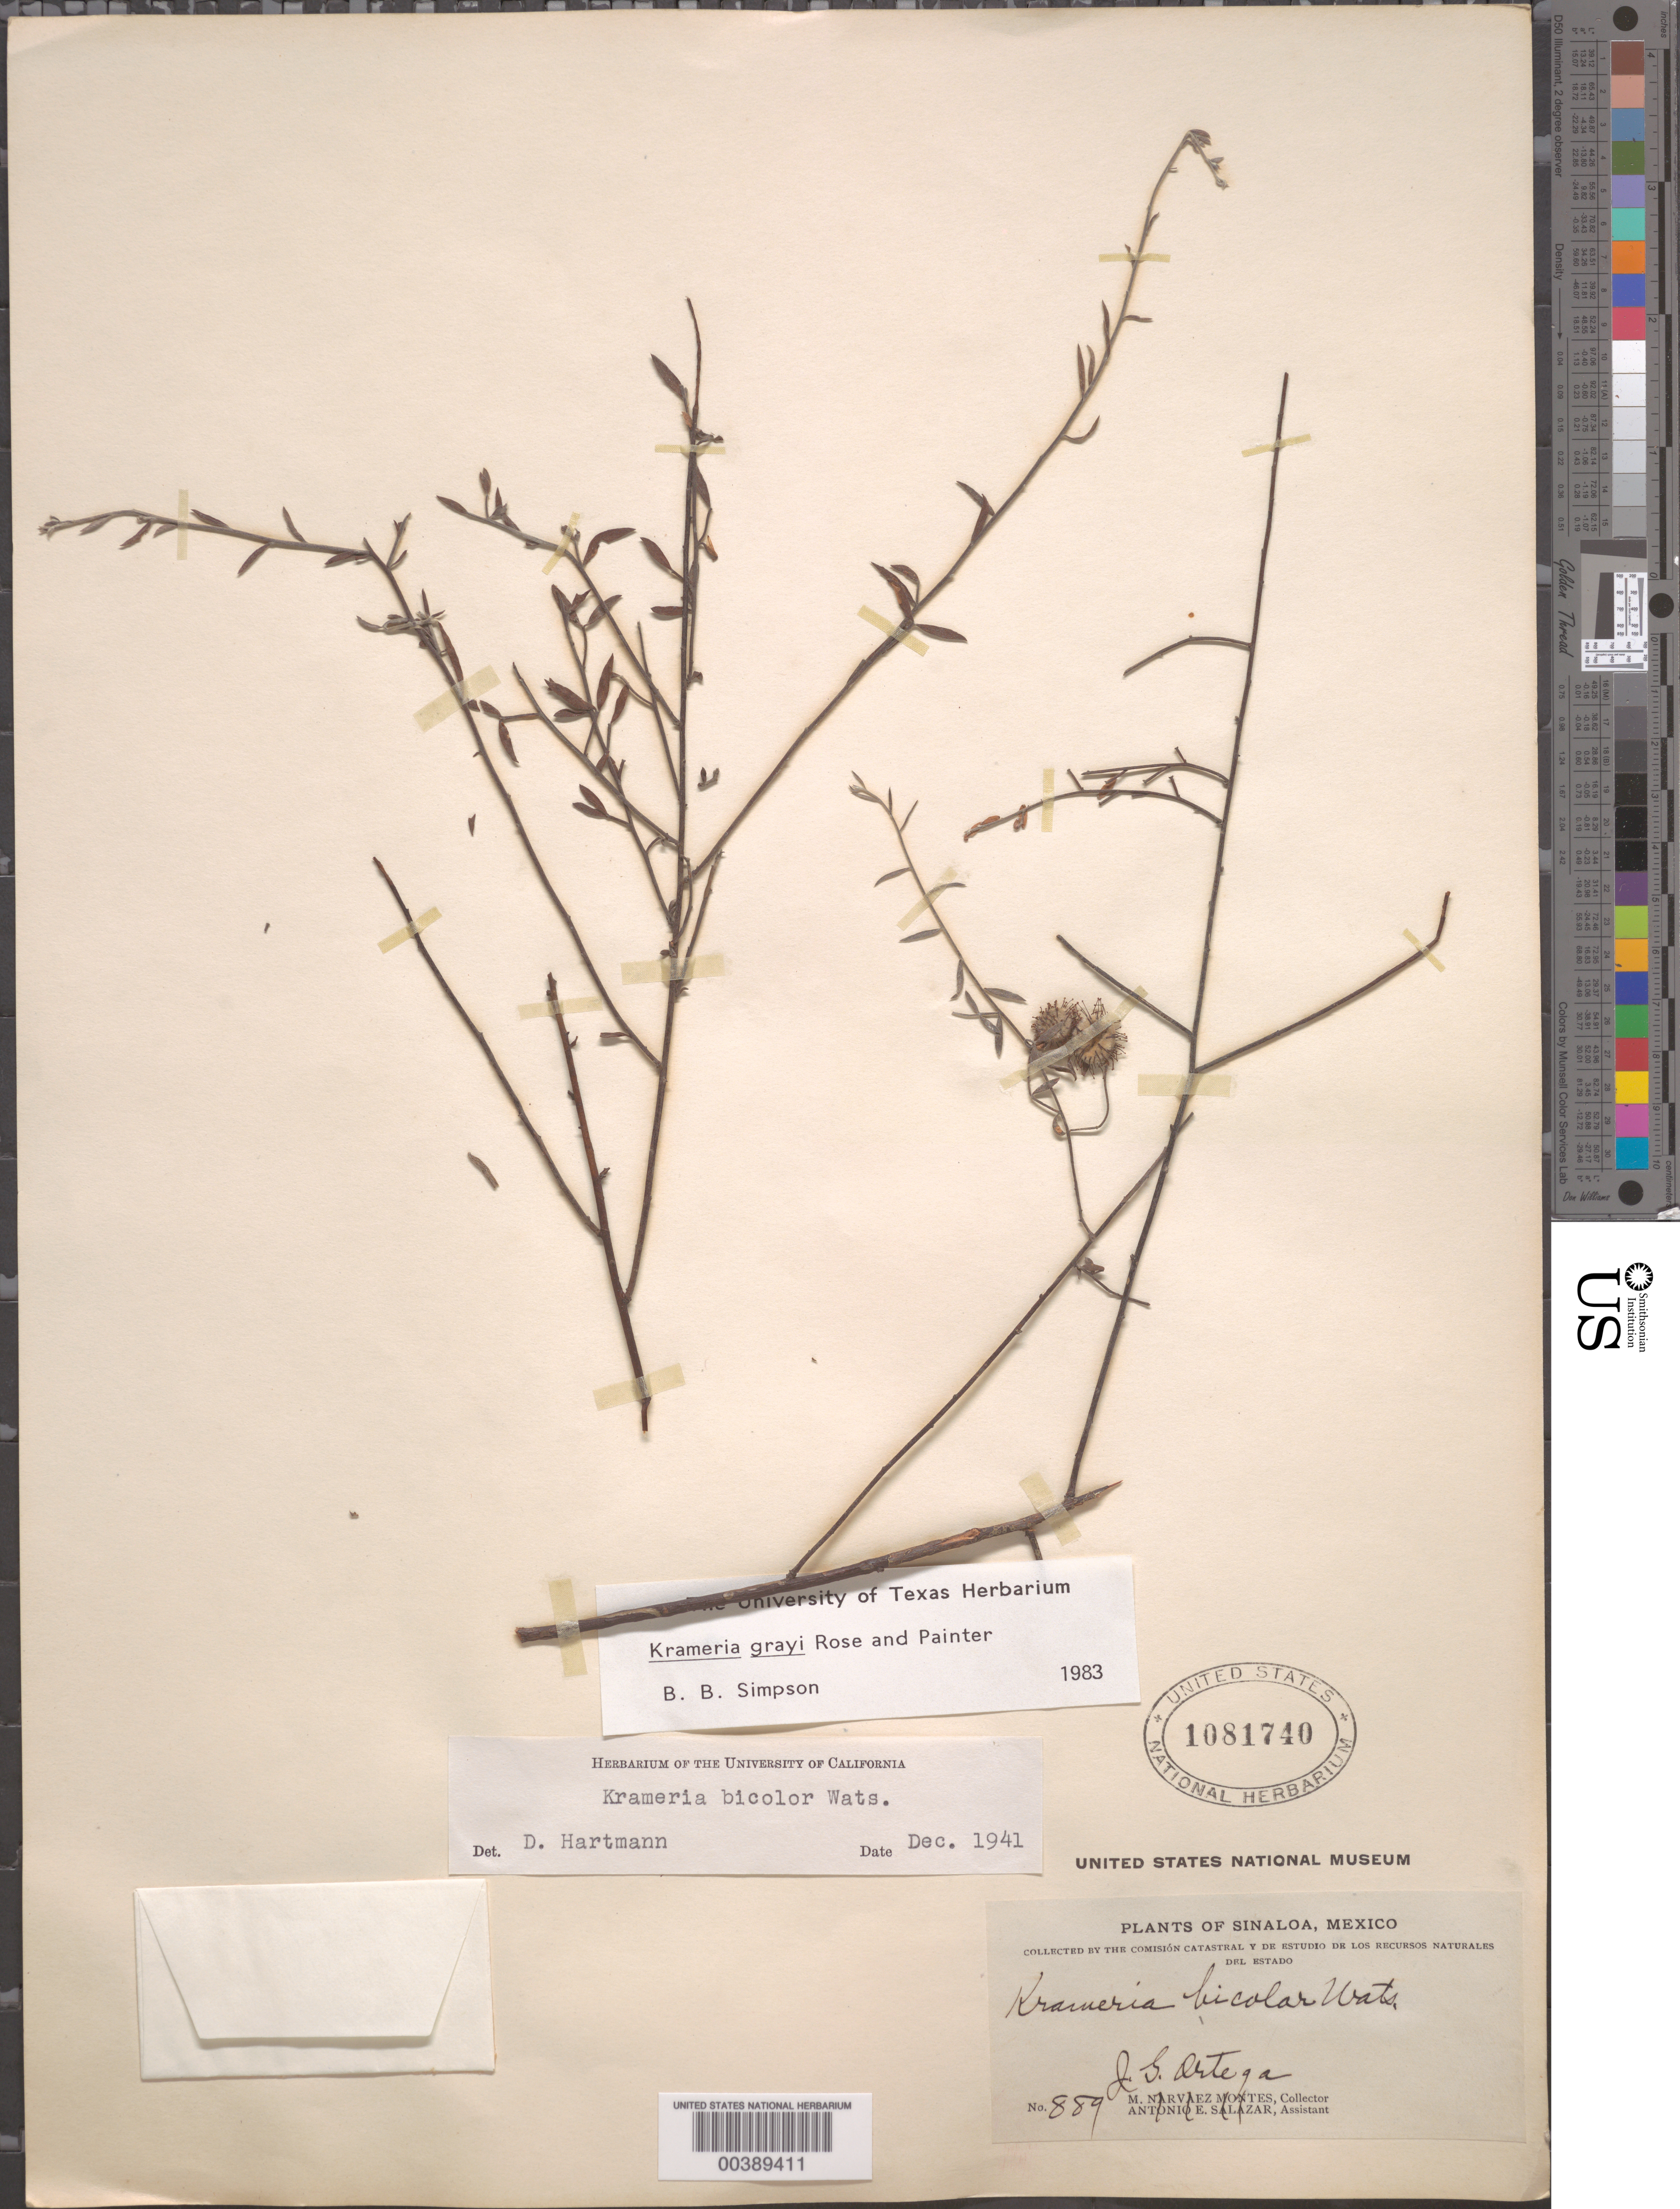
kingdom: Plantae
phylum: Tracheophyta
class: Magnoliopsida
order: Zygophyllales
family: Krameriaceae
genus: Krameria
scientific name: Krameria grayi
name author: Rose & J.H. Painter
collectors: J. Ortega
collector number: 889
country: Mexico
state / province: Sinaloa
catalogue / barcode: US 1081740